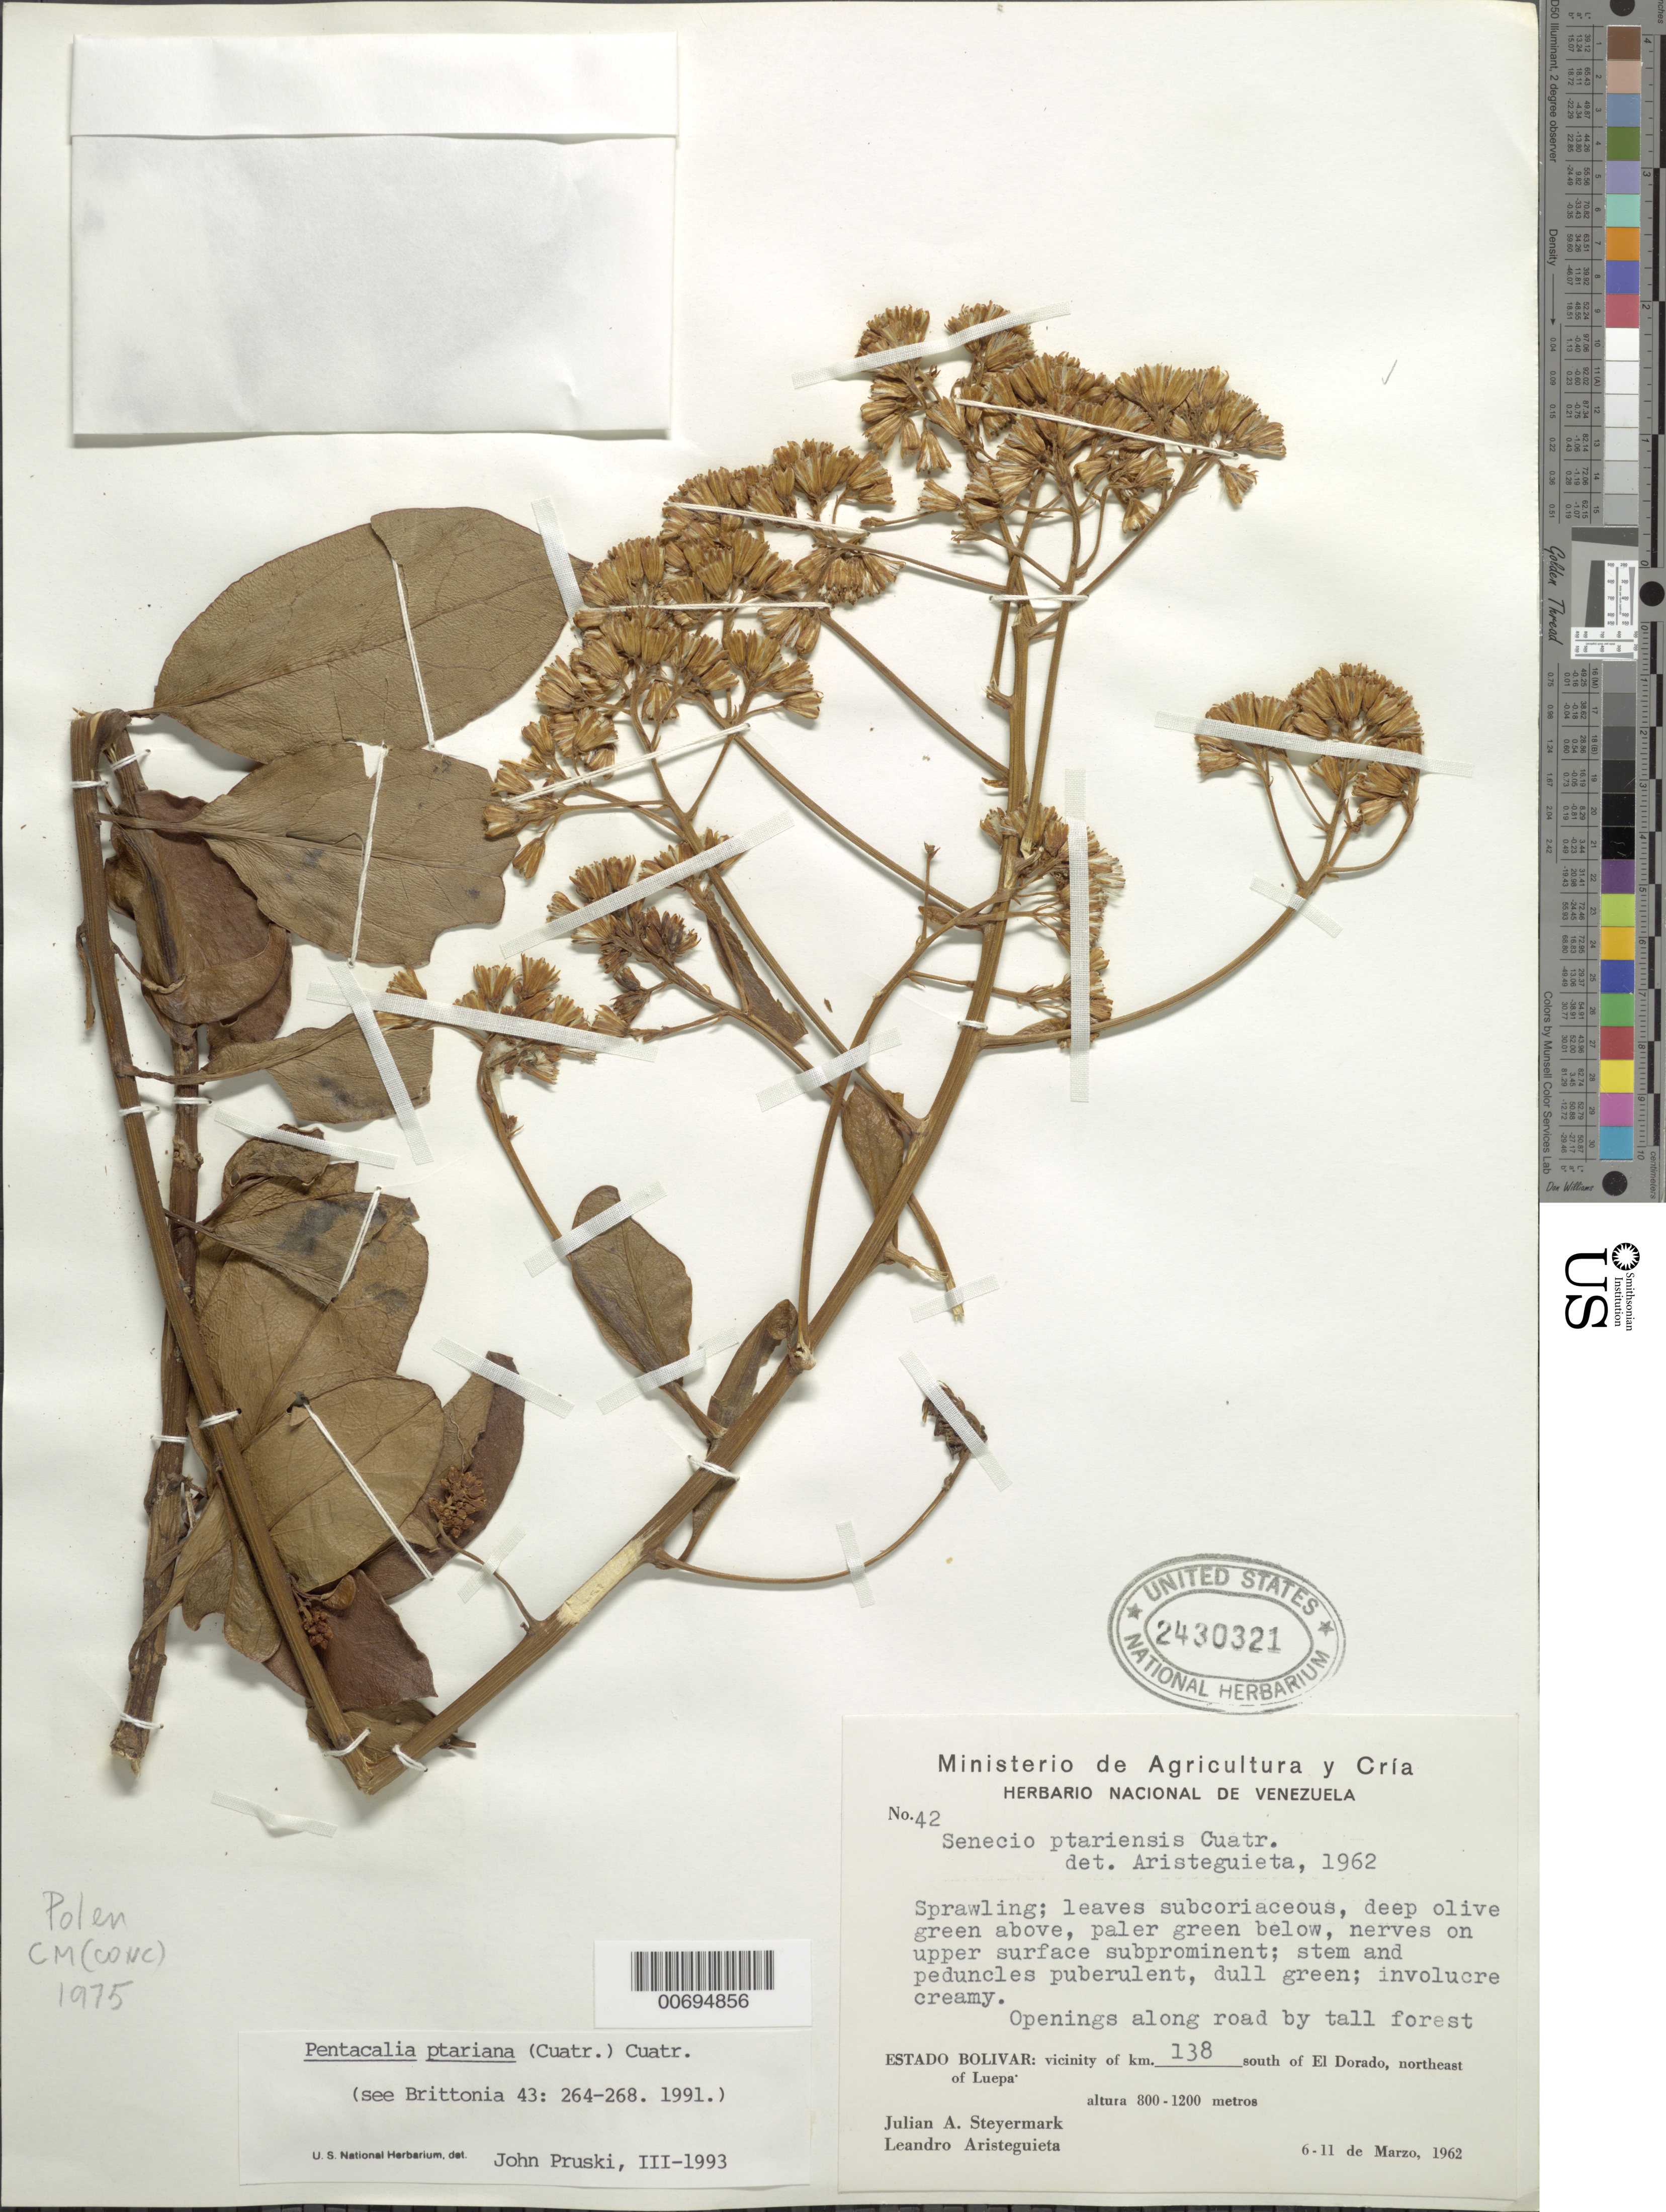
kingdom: Plantae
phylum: Tracheophyta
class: Magnoliopsida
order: Asterales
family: Asteraceae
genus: Pentacalia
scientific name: Pentacalia ptariana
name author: (Cuatrec.) Cuatrec.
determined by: Pruski, J. F.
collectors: J. Steyermark & L. Aristeguieta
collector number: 62 42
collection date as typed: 6-Mar-62 to 11-Mar-62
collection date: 1962-03-06/1962-03-11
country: Venezuela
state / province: Bolívar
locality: El Dorado, 125 km S of; NE of Luepa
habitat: Along road bordered by tall forest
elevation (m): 800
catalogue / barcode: US 2430321